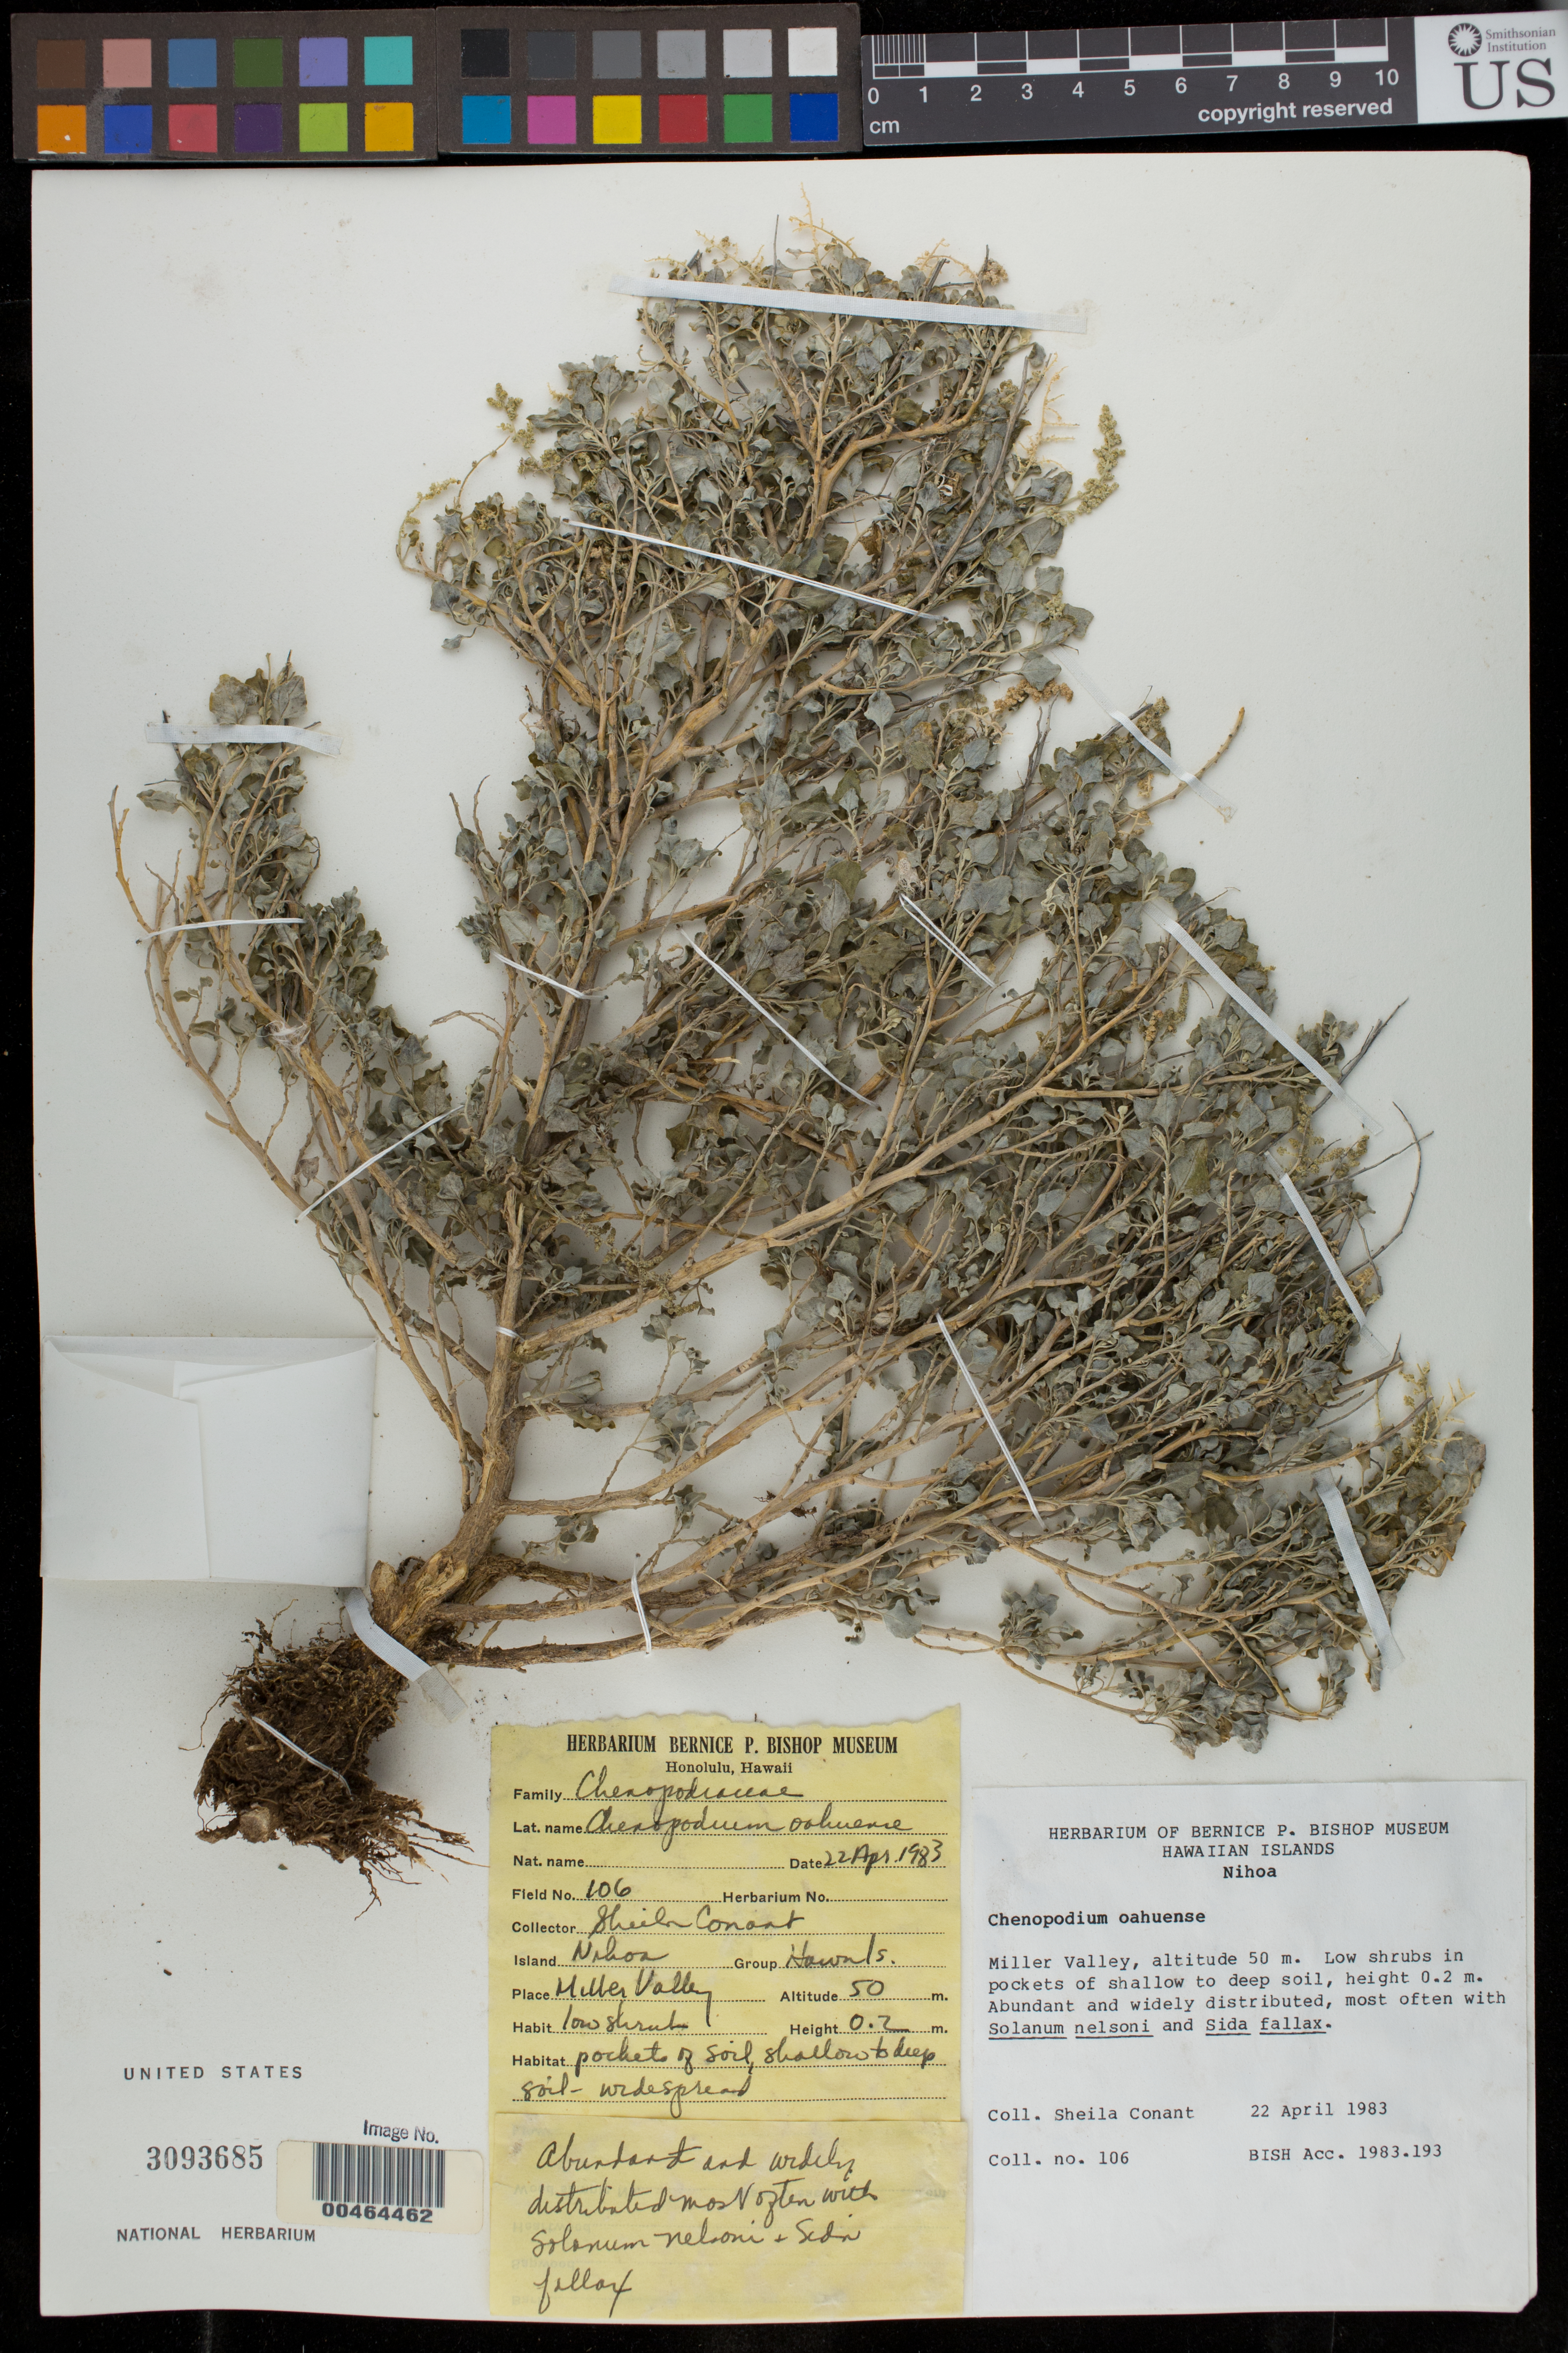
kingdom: Plantae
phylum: Tracheophyta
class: Magnoliopsida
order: Caryophyllales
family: Amaranthaceae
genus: Chenopodium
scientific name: Chenopodium oahuense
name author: (Meyen) Aellen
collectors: S. Conant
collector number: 106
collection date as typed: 22 Apr 1983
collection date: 1983-04-22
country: United States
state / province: Hawaii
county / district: Kauai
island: Kaua'i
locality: Miller Valley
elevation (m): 50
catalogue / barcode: US 3093685